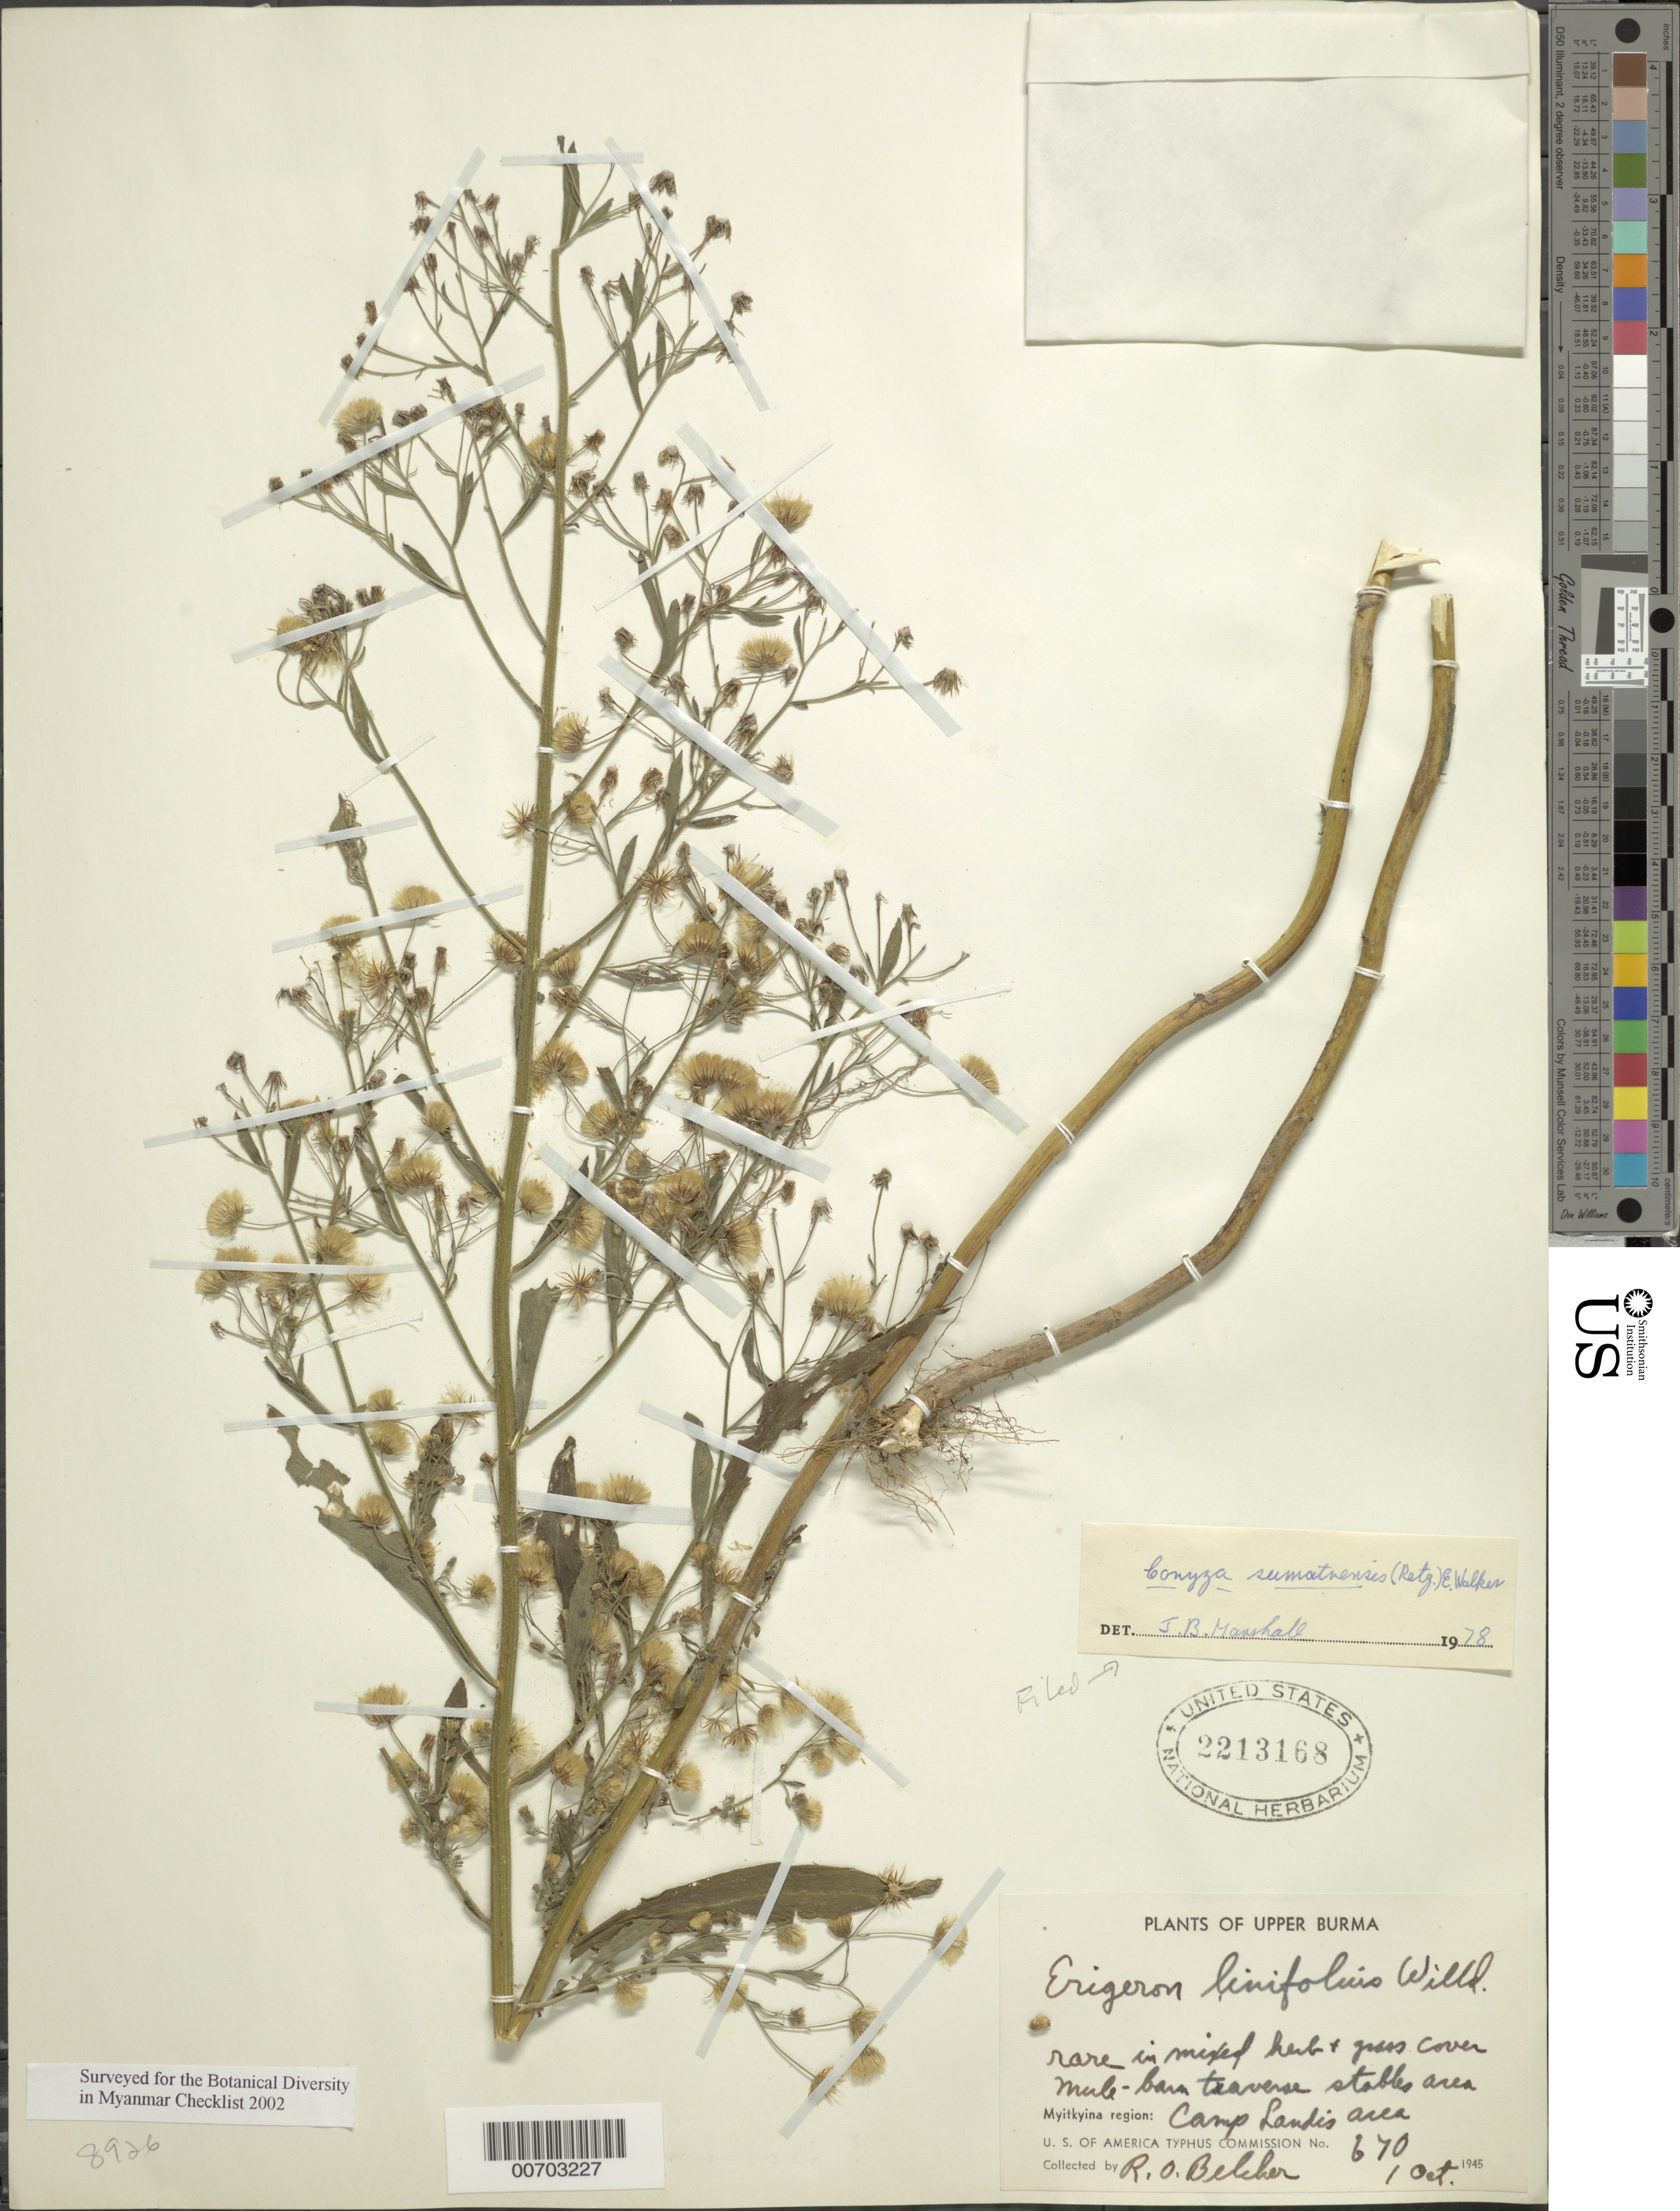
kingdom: Plantae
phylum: Tracheophyta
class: Magnoliopsida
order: Asterales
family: Asteraceae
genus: Conyza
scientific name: Conyza sumatrensis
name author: (Retz.) E. Walker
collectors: R. Belcher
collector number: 670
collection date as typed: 01 Oct 1945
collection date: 1945-10-01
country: Myanmar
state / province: Kachin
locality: Myitkyina, Camp Landis area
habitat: Mixed herb and grass cover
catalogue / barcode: US 2213168